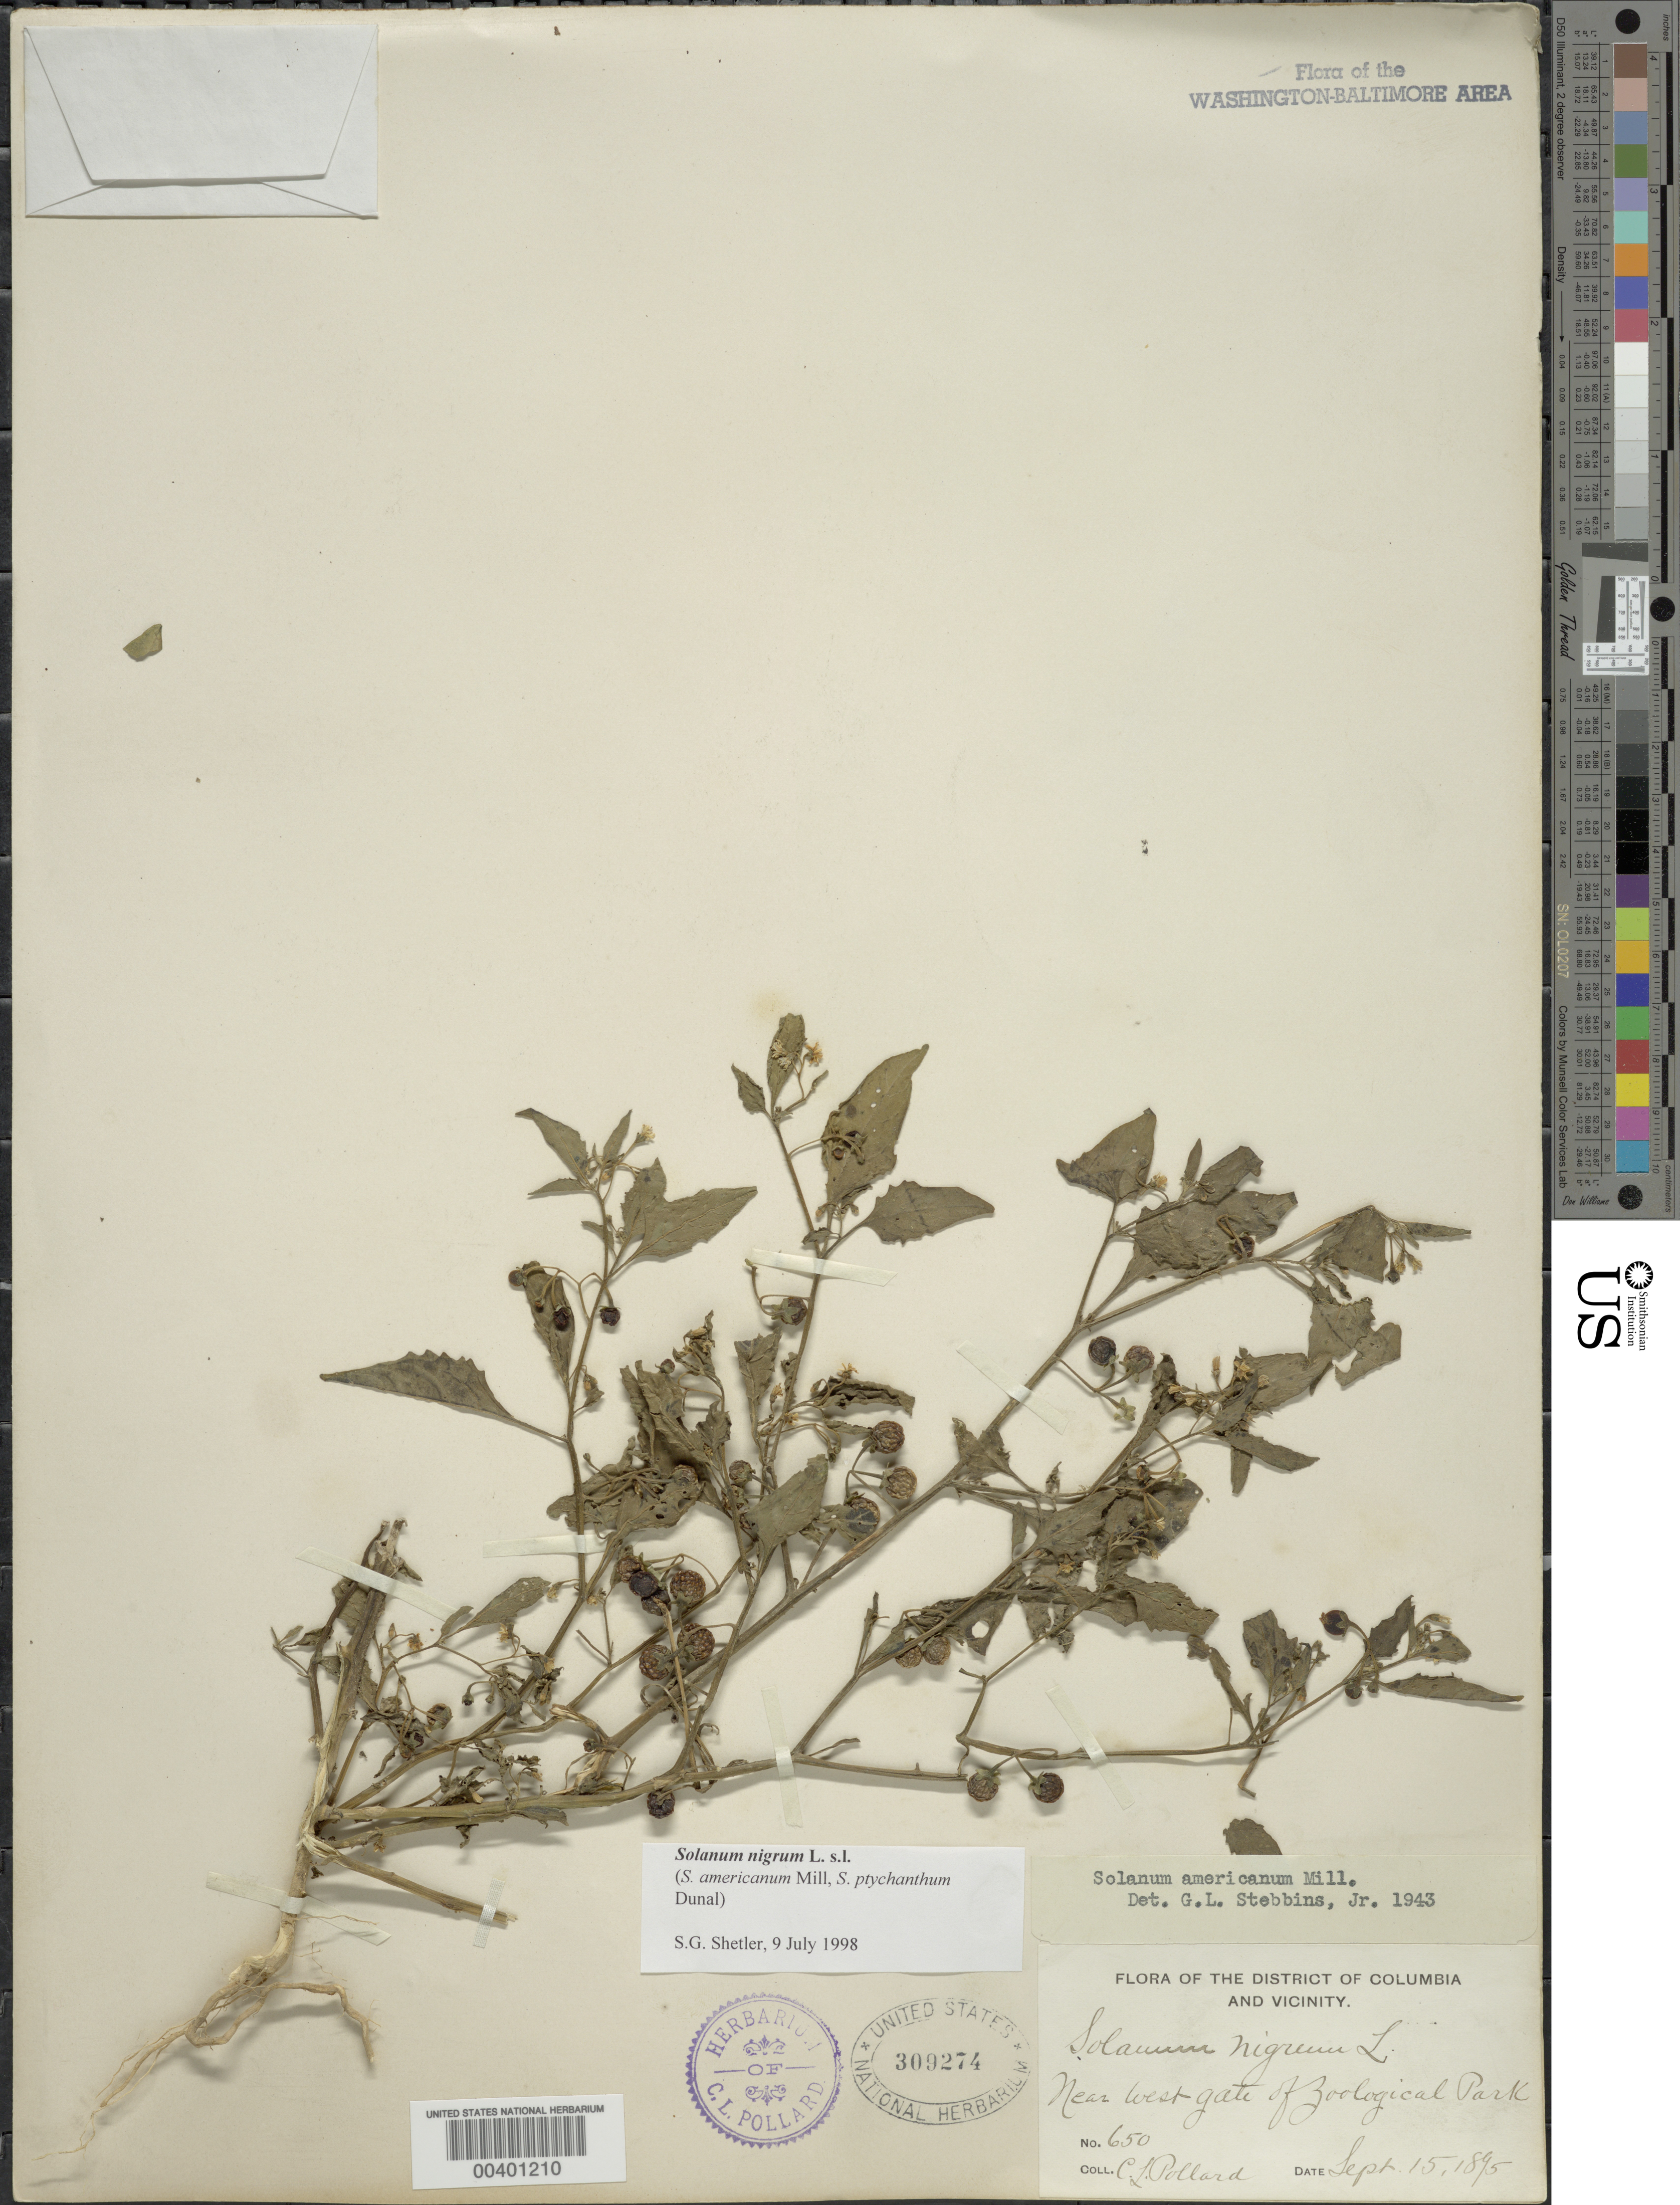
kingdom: Plantae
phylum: Tracheophyta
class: Magnoliopsida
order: Solanales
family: Solanaceae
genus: Solanum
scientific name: Solanum emulans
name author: Raf.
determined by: Knapp, S. D.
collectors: C. L. Pollard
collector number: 650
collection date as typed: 15 Sep 1895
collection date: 1895-09-15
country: United States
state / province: District of Columbia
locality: Zoological Park, near west gate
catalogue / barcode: US 309274